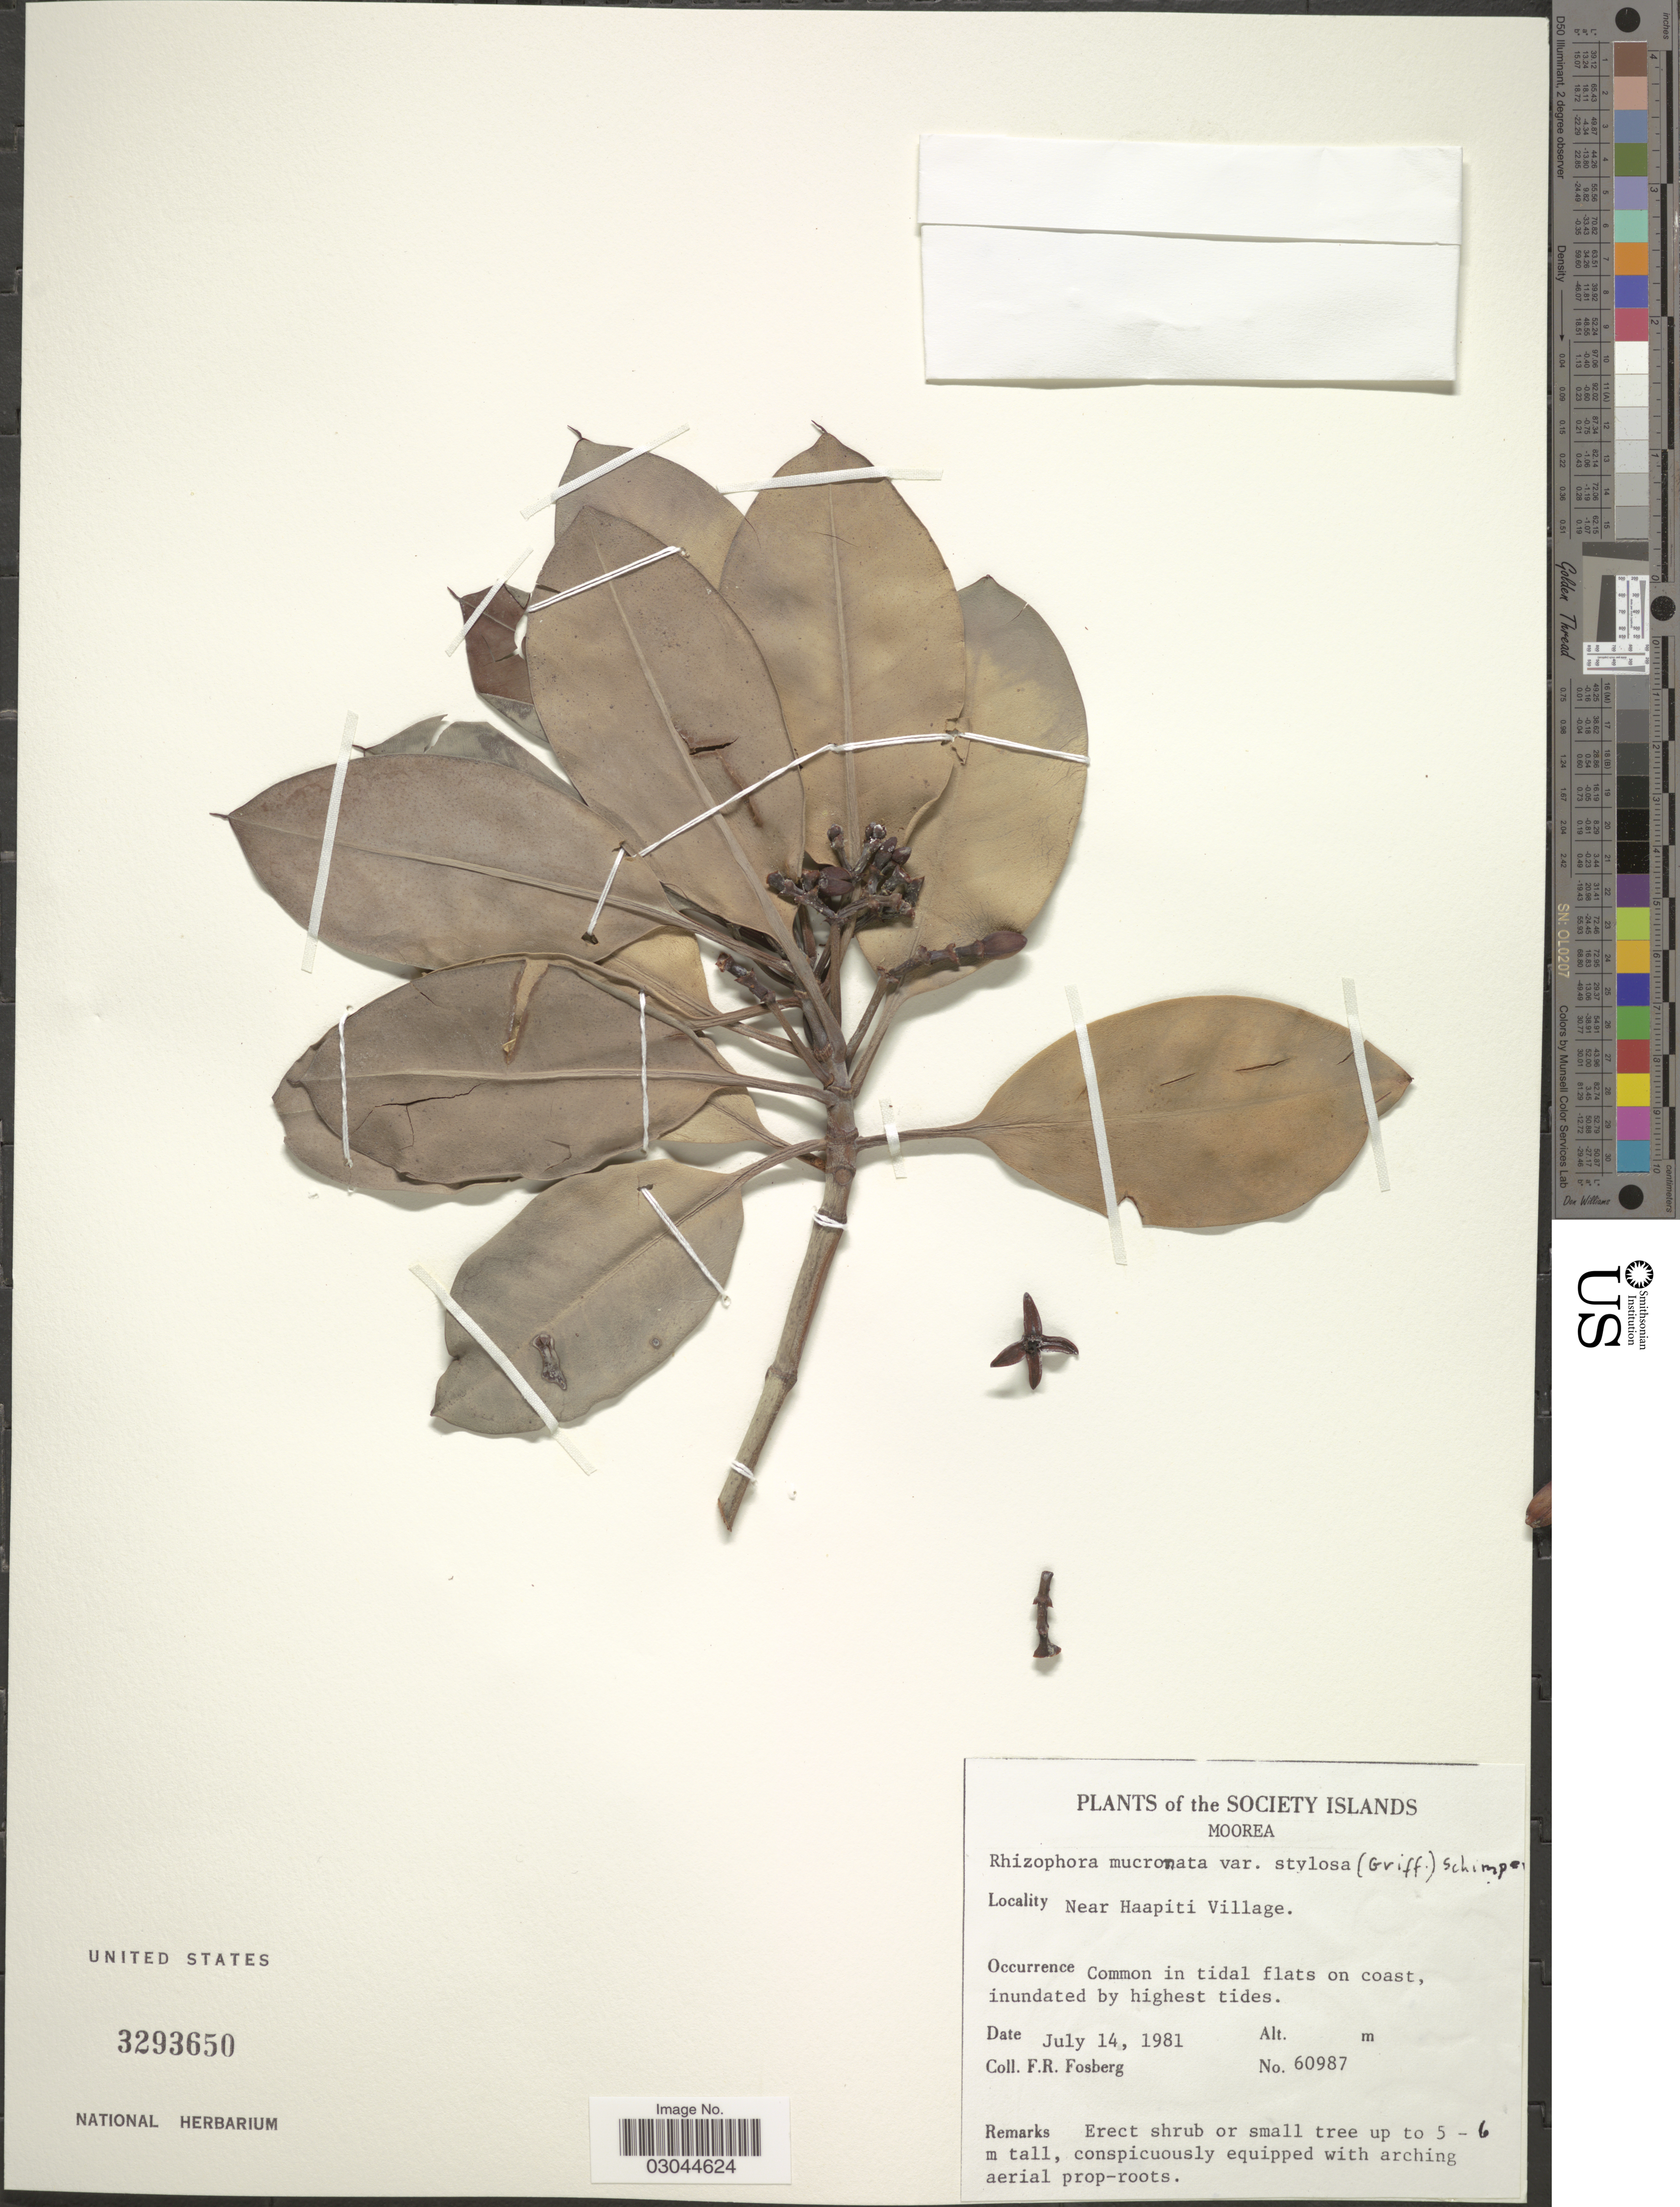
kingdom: Plantae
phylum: Tracheophyta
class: Magnoliopsida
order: Malpighiales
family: Rhizophoraceae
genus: Rhizophora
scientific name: Rhizophora mucronata var. stylosa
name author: Lam.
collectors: F. R. Fosberg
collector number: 60987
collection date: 1981-07-14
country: French Polynesia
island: Moorea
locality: The Society Islands. Moorea. Near Haapiti Village.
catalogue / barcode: US 3293650